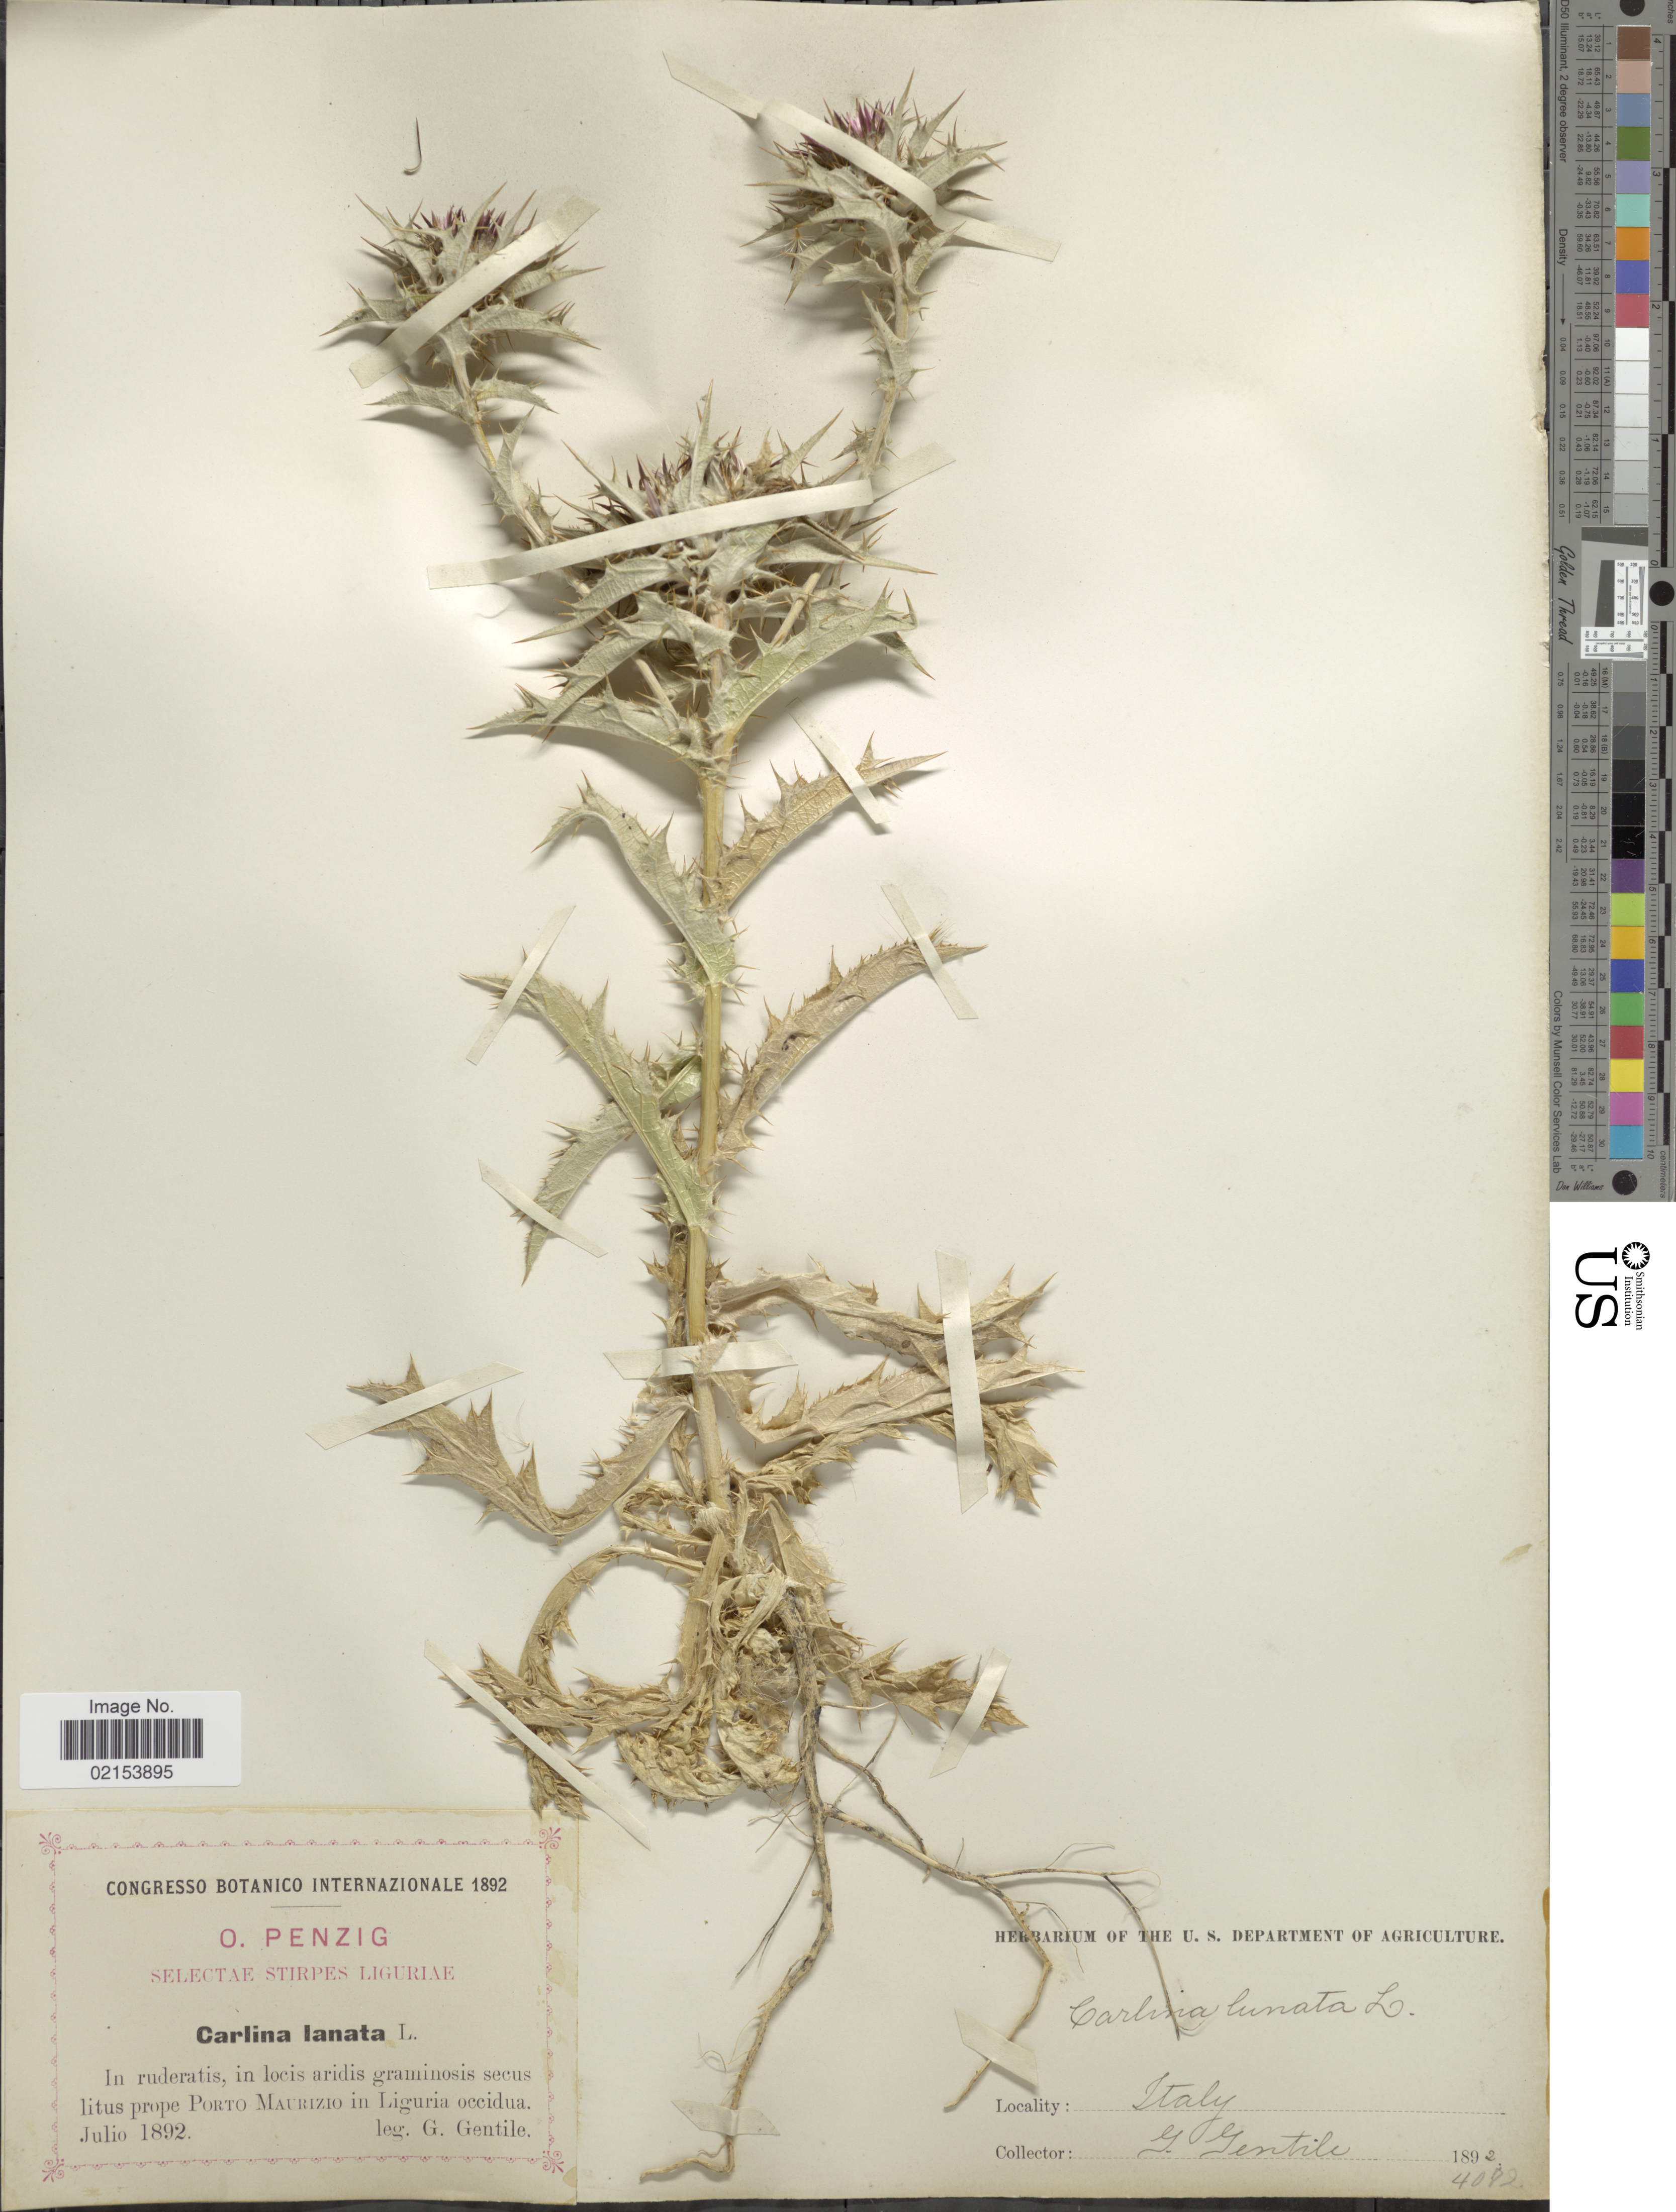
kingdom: Plantae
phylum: Tracheophyta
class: Magnoliopsida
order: Asterales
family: Asteraceae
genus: Carlina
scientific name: Carlina lanata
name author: L.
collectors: G. Gentile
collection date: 1892-07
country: Italy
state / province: Liguria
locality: Prope Porto Maurizio